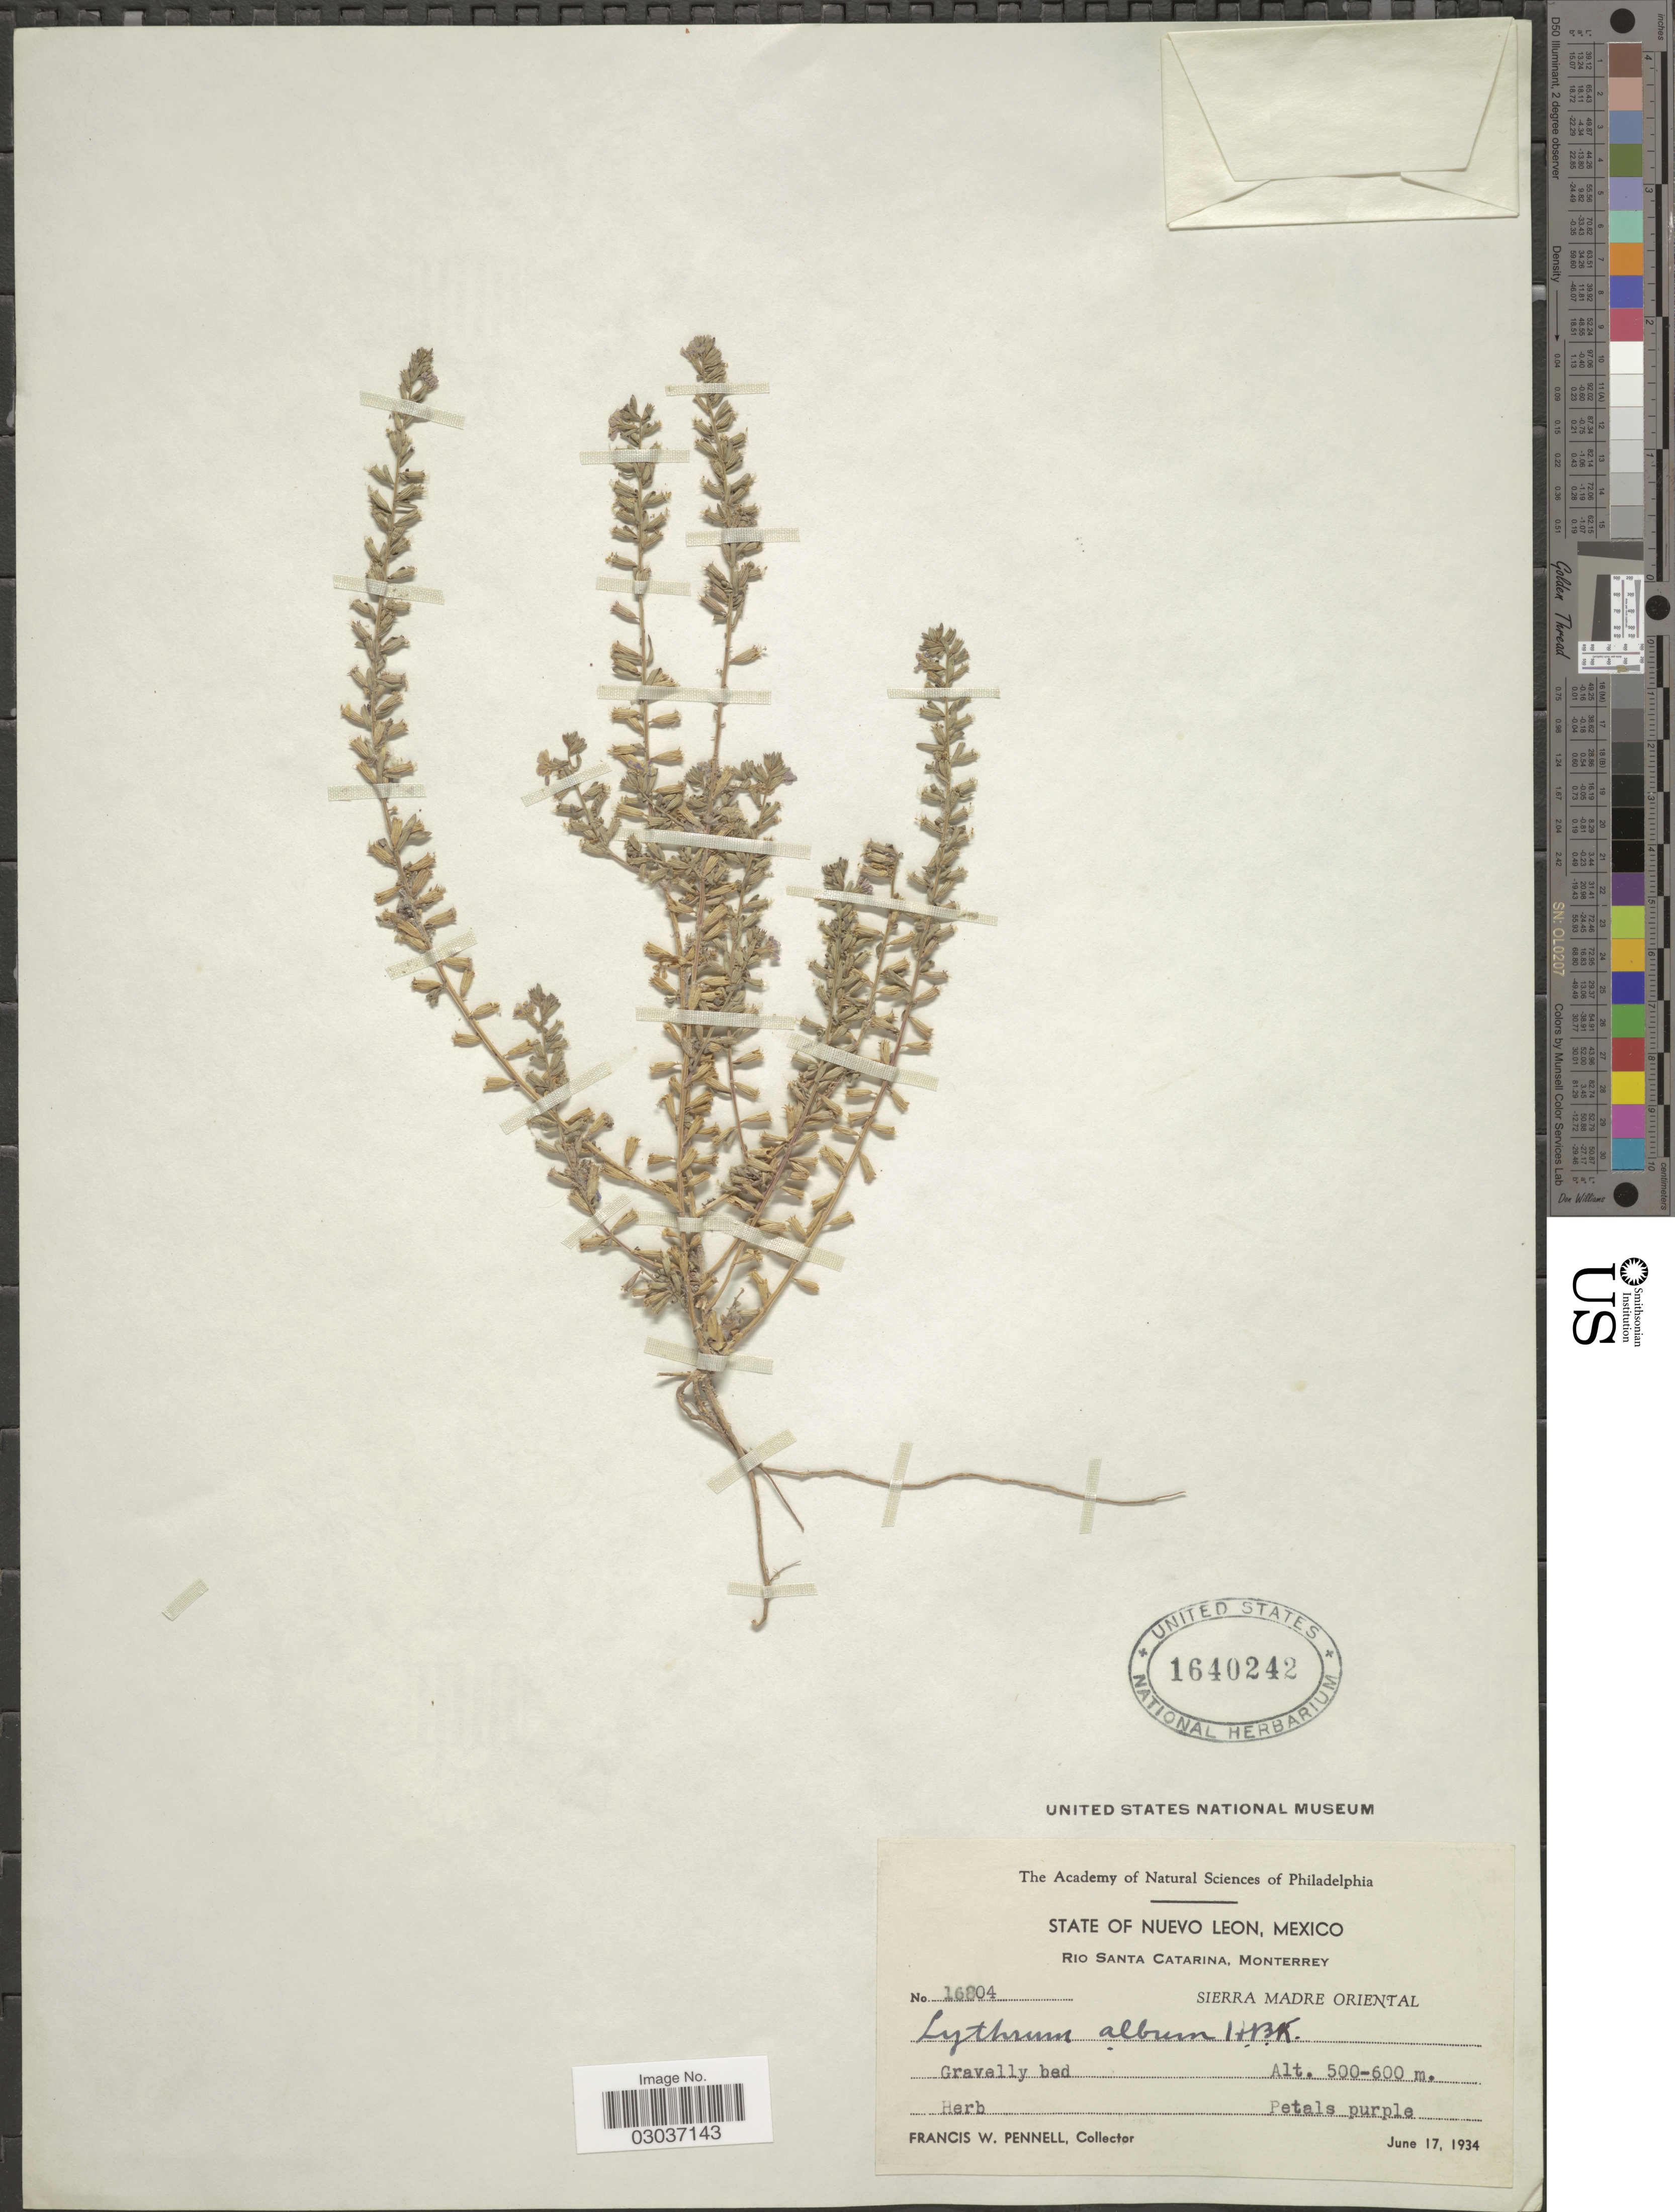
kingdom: Plantae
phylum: Tracheophyta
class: Magnoliopsida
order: Myrtales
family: Lythraceae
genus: Lythrum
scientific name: Lythrum album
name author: Kunth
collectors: F. W. Pennell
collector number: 16804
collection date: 1934-06-17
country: Mexico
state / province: Nuevo León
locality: Rio Santa Catarina, Monterrey. Sierra Madre Oriental.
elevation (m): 500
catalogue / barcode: US 1640242